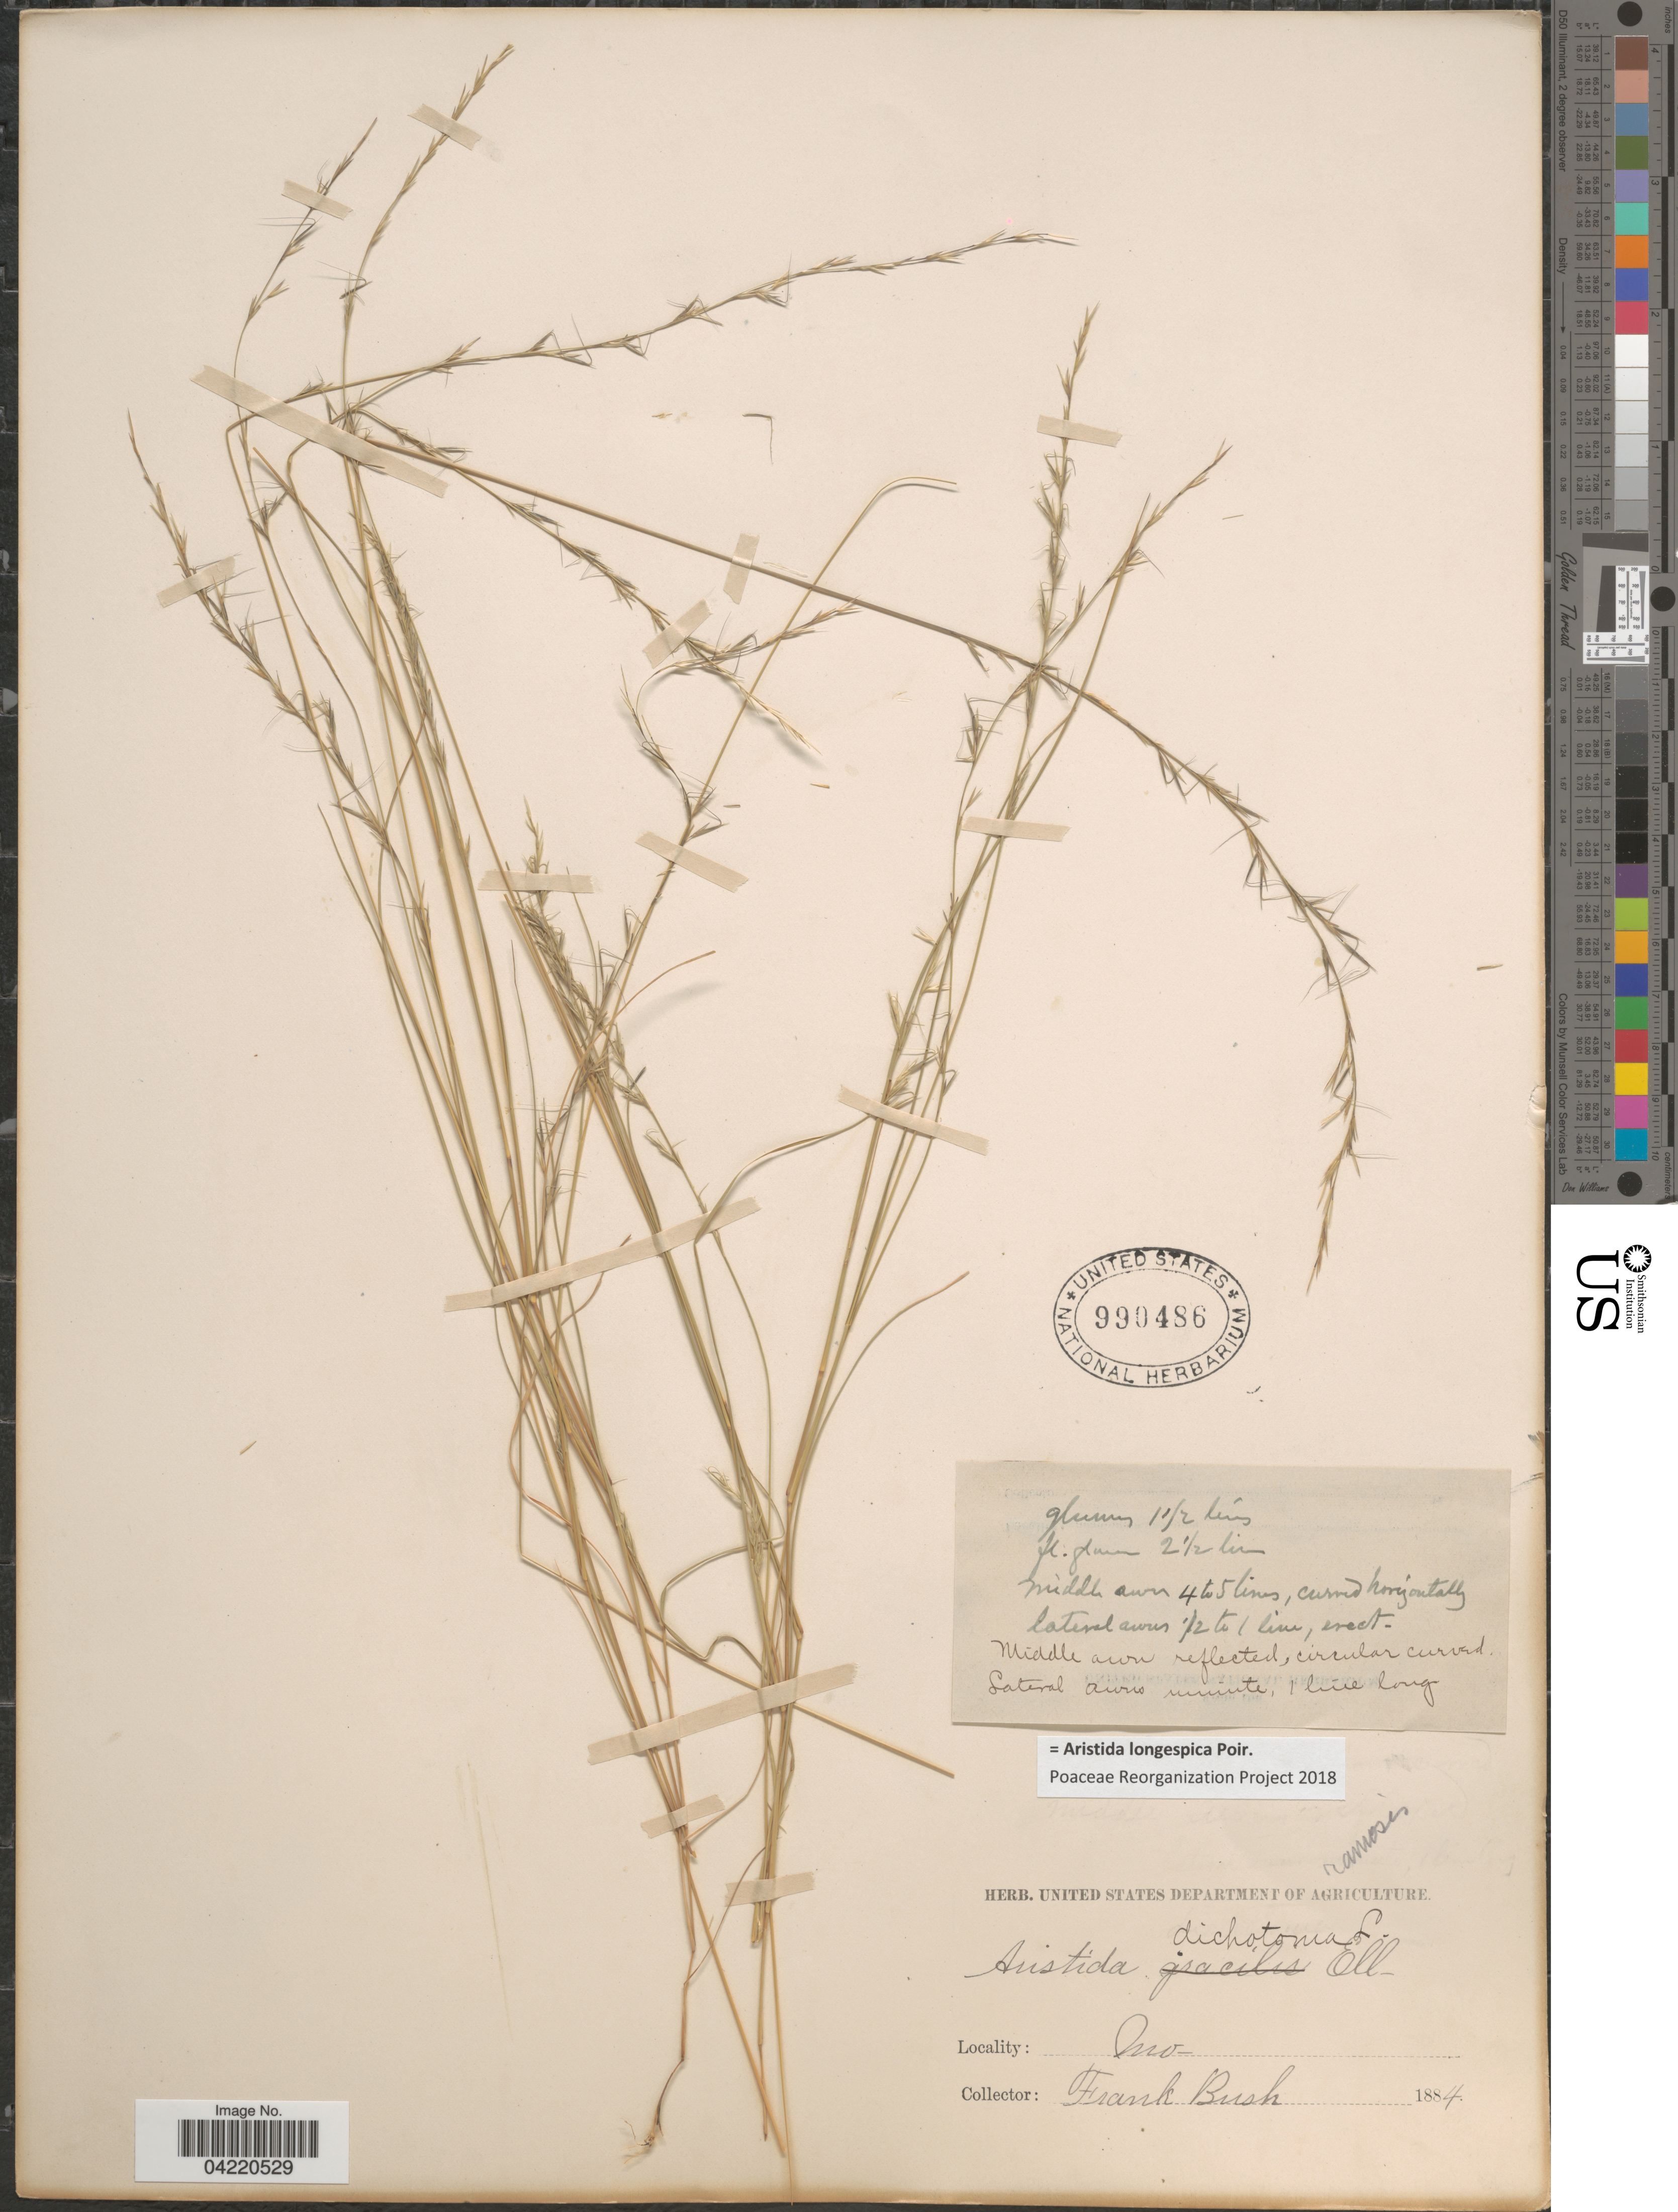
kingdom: Plantae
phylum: Tracheophyta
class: Liliopsida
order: Poales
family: Poaceae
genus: Aristida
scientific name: Aristida longespica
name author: Poir.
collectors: F. Bush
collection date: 1884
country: United States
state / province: Missouri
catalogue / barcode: US 990486